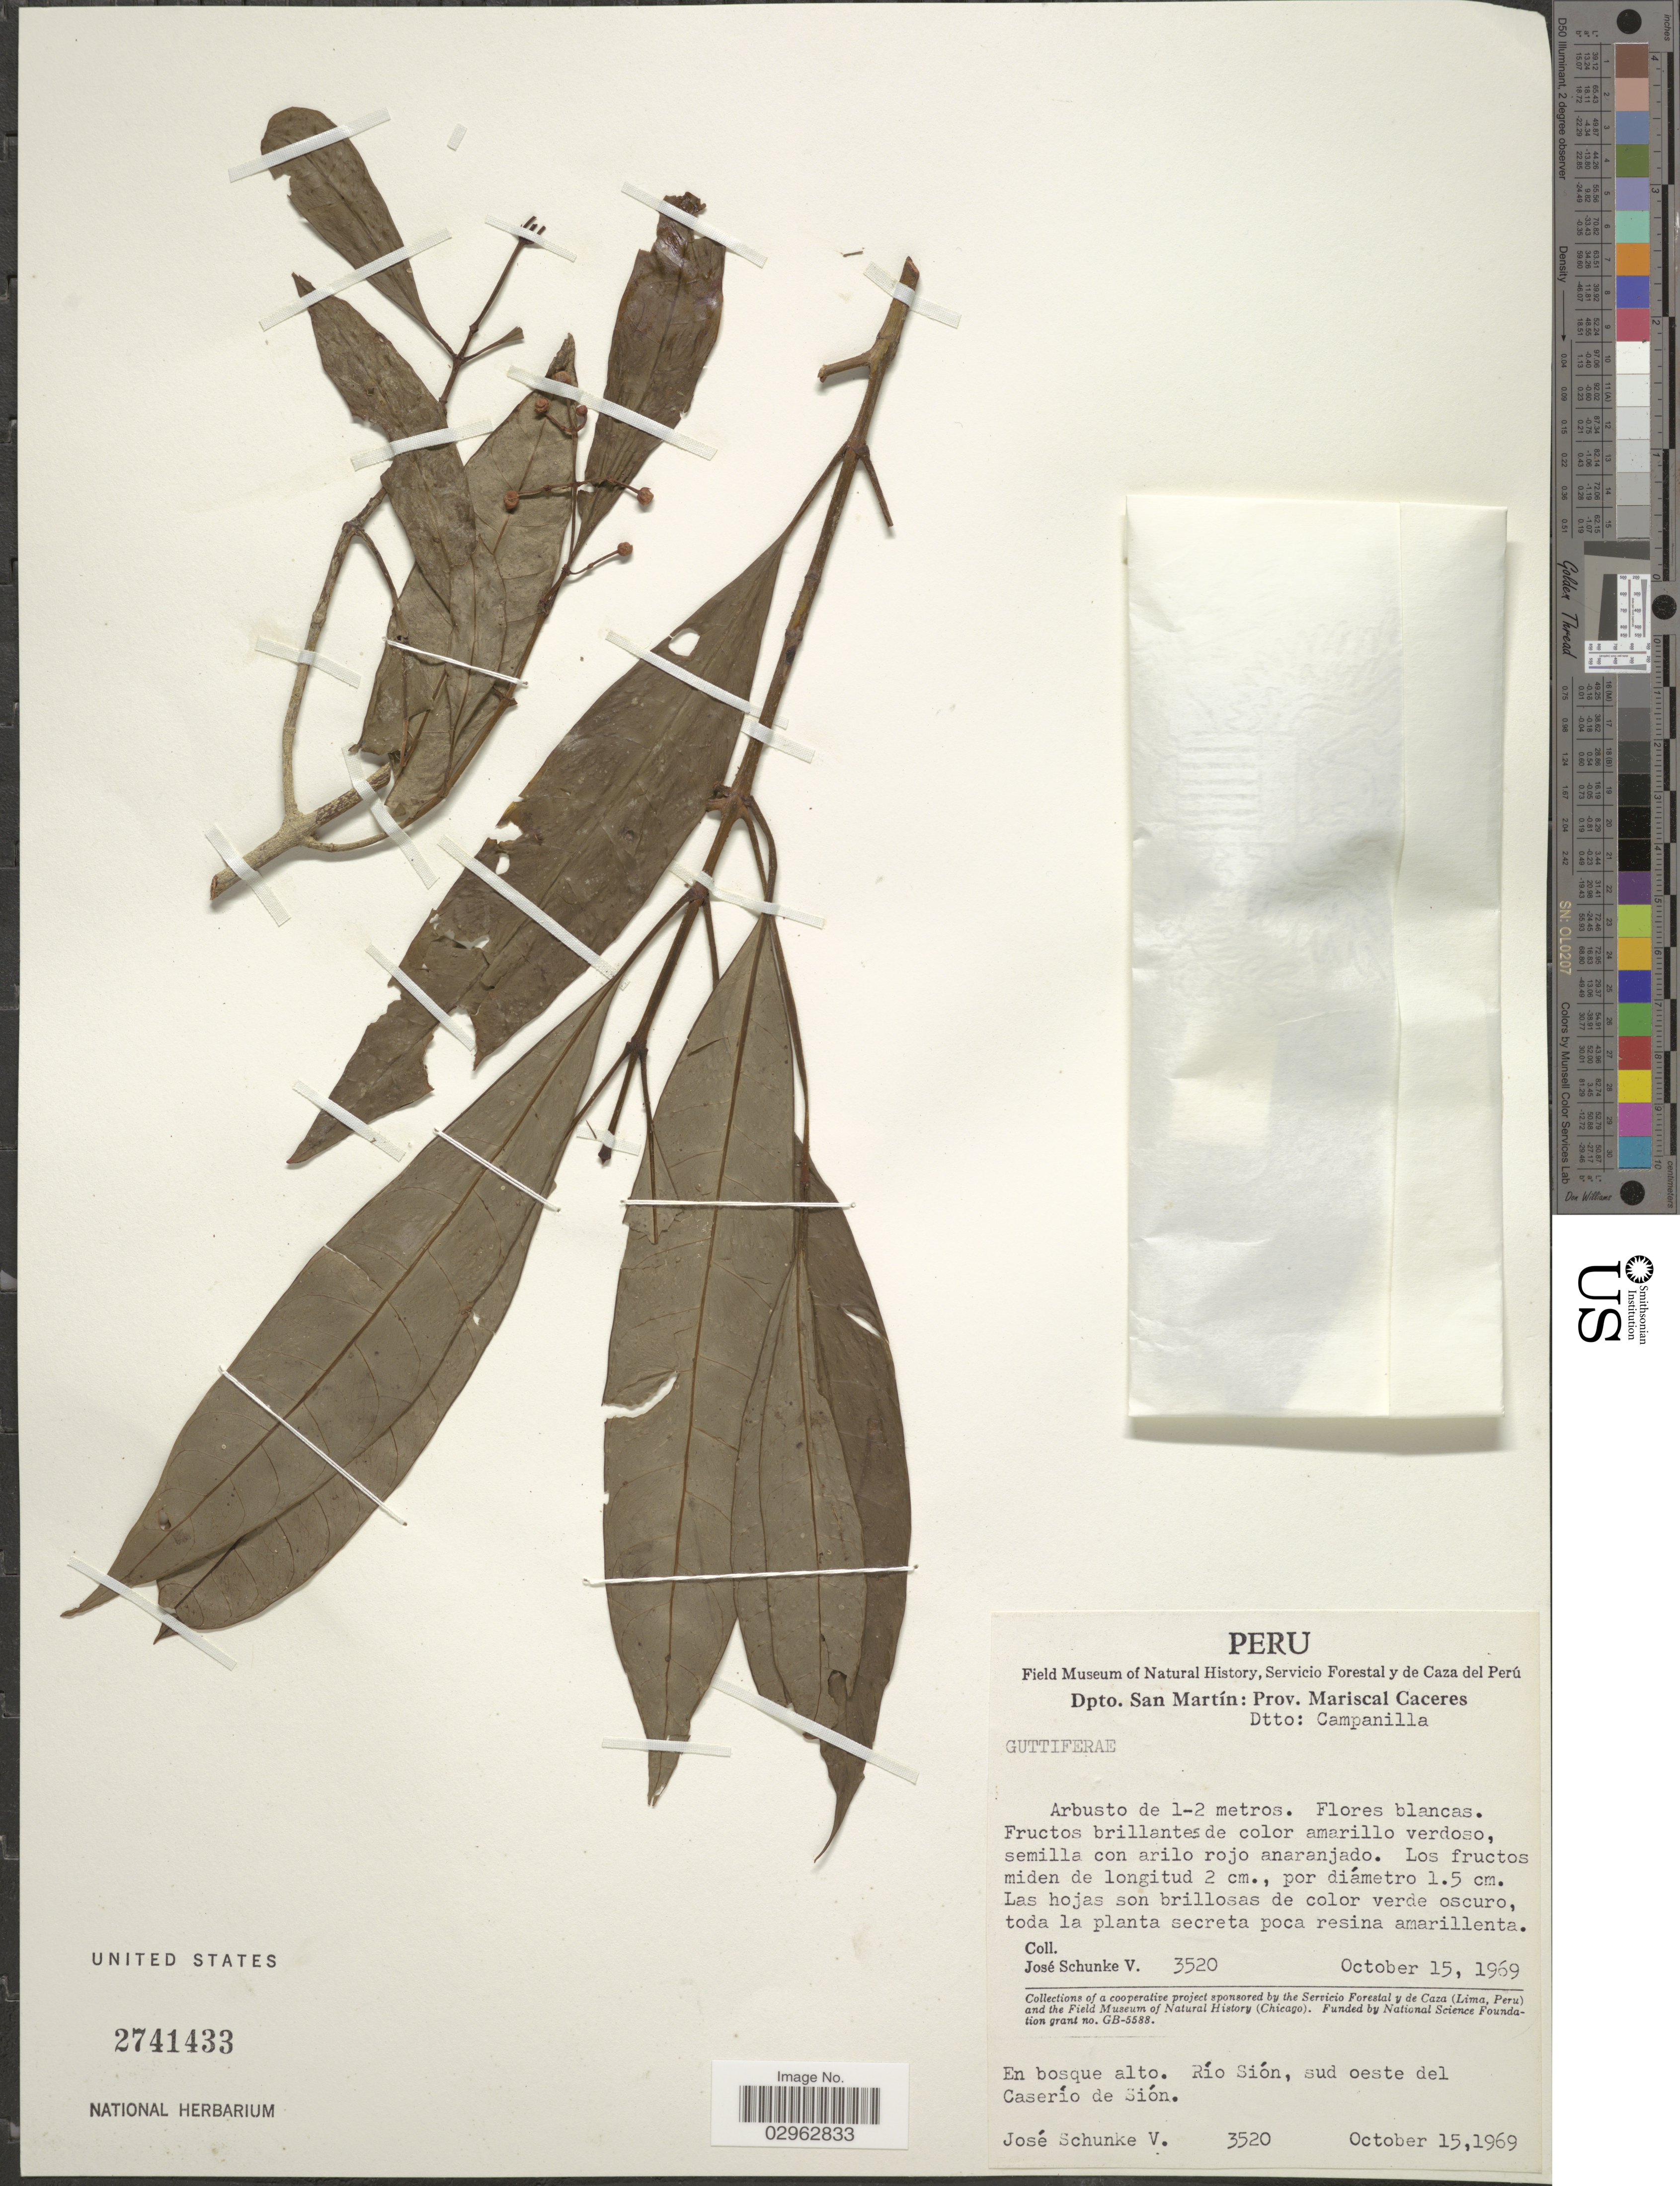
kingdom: Plantae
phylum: Tracheophyta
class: Magnoliopsida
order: Malpighiales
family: Clusiaceae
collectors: J. Schunke Vigo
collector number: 3520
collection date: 1969-10-15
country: Peru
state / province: San Martín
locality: Dpto. San Martín: Prov. Mariscal Caceres. Dtto: Campanilla. Río Sión, sud oeste del Caserío de Sión.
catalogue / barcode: US 2741433